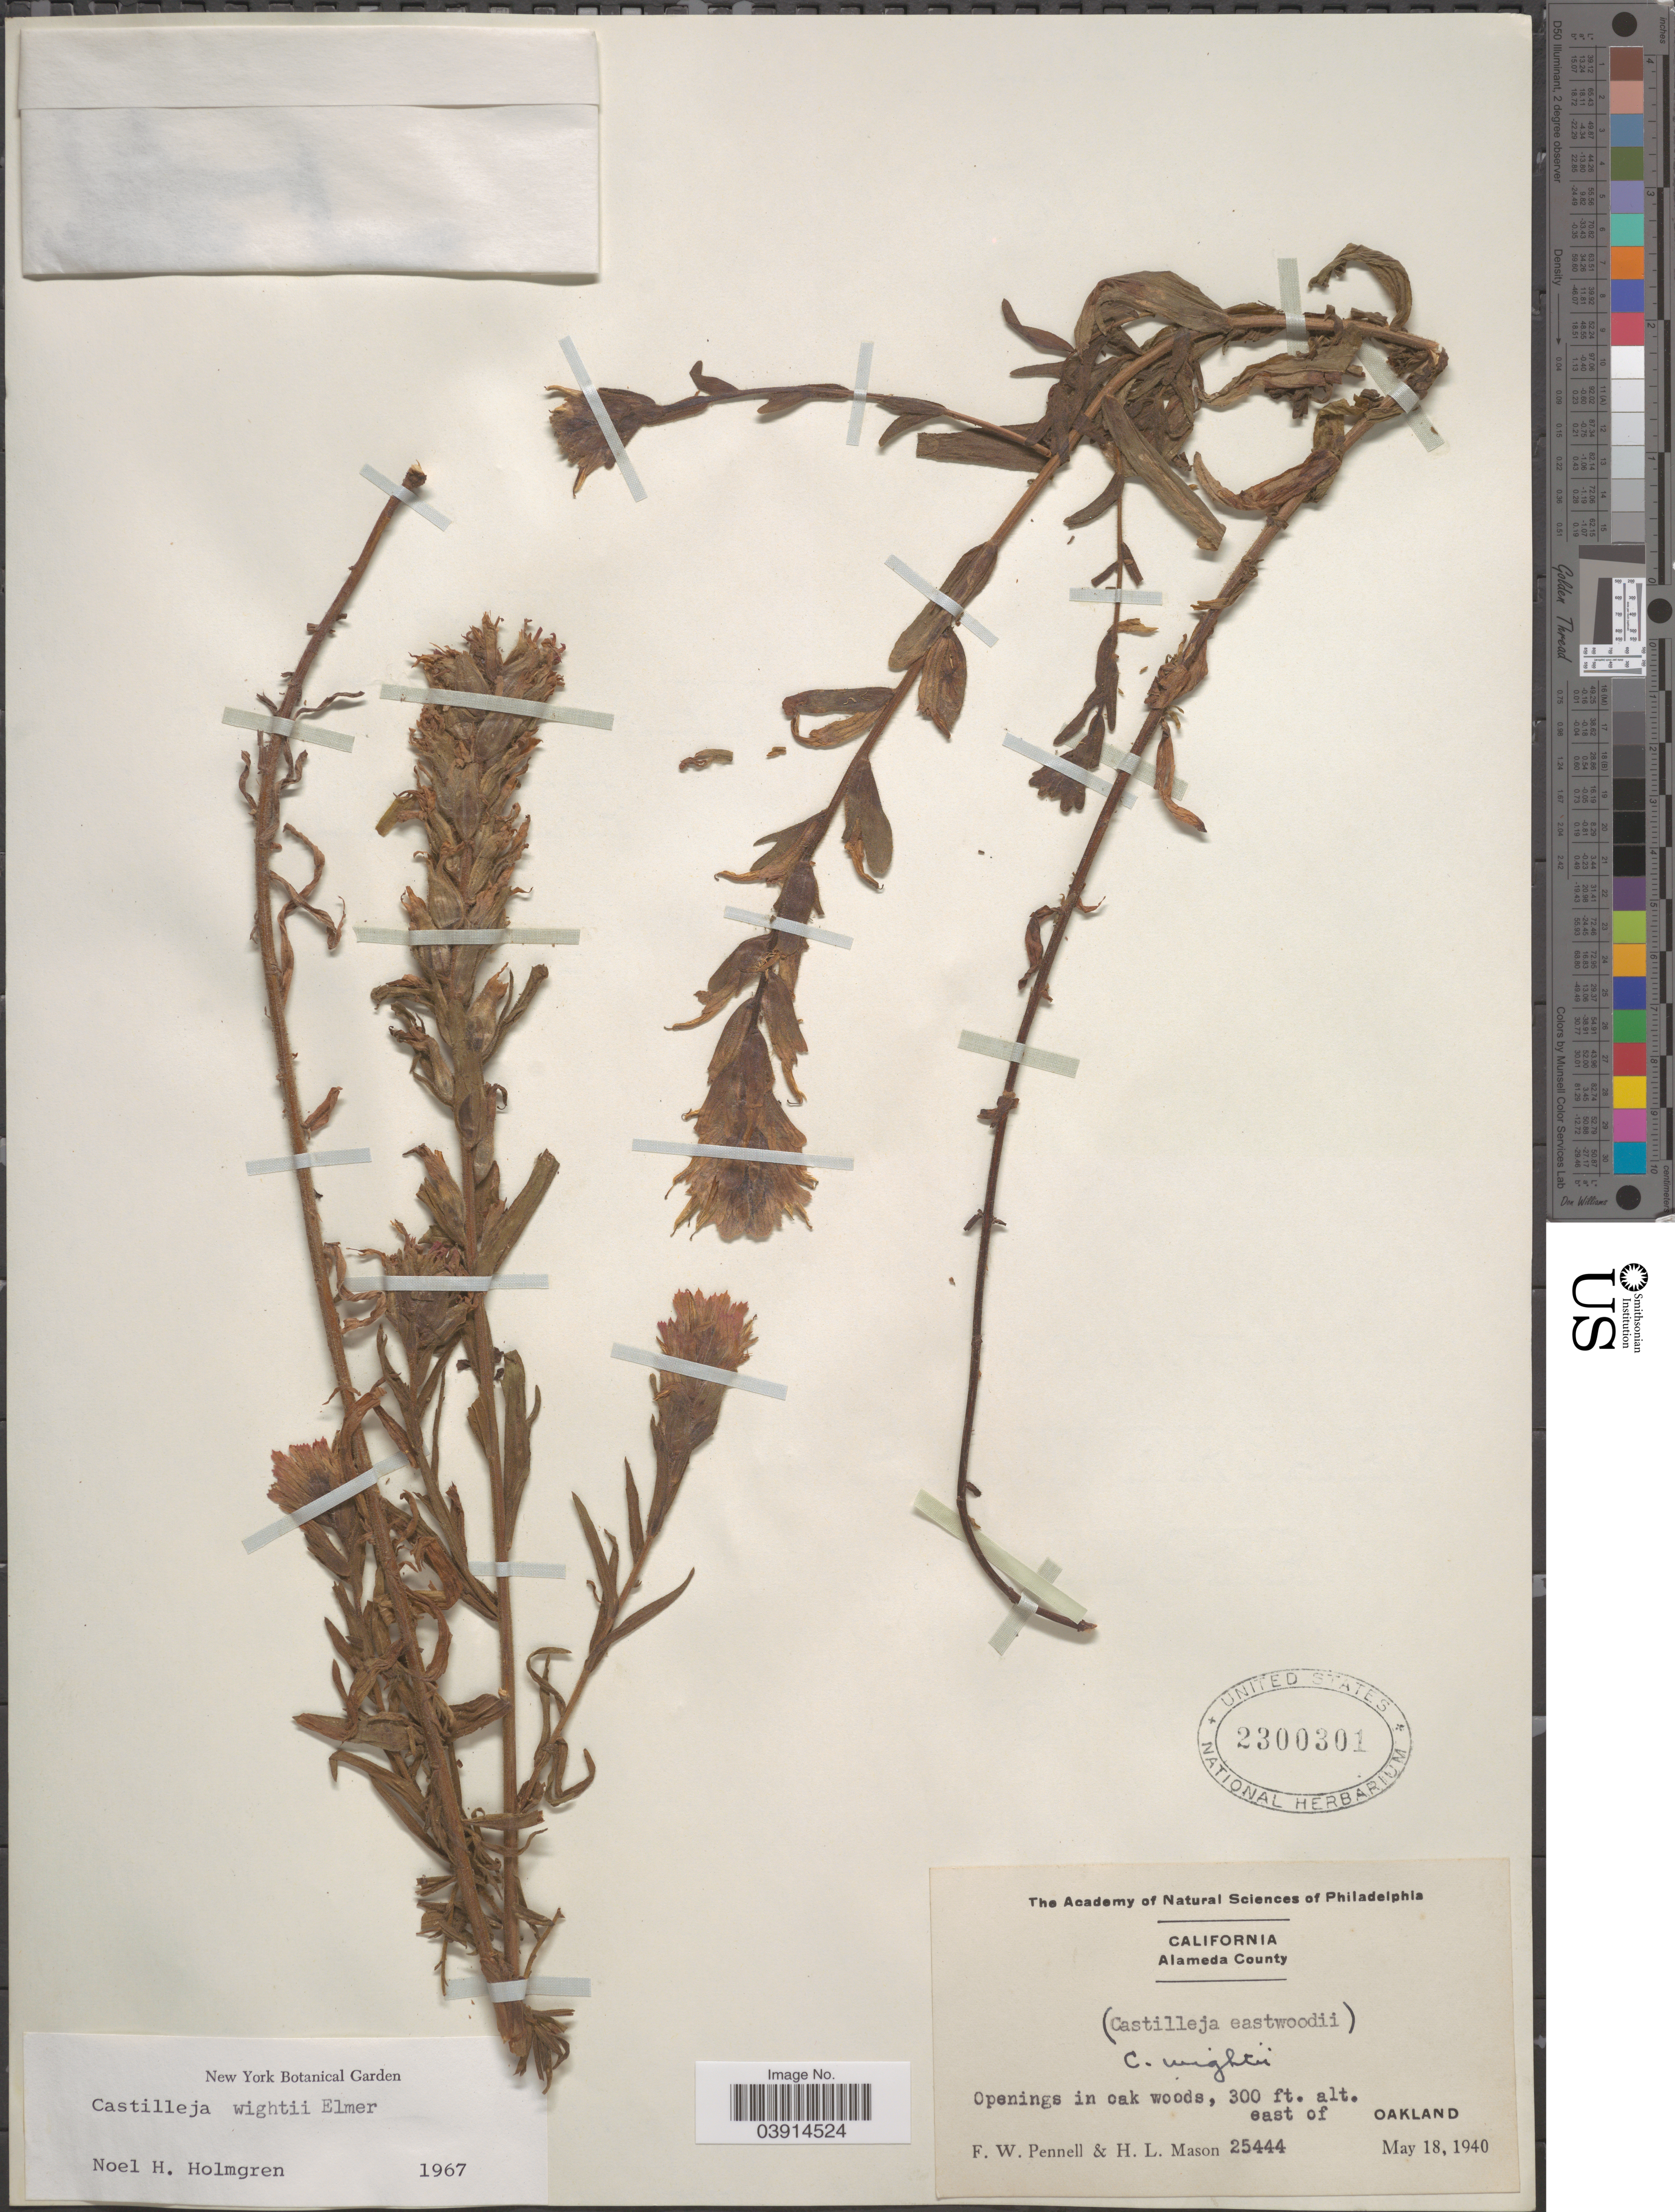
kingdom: Plantae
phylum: Tracheophyta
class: Magnoliopsida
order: Lamiales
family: Orobanchaceae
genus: Castilleja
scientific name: Castilleja wightii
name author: Elmer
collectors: F. W. Pennell & H. L. Mason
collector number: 25444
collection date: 1940-05-18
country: United States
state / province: California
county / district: Alameda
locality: Alameda County. East of Oakland.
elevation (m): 91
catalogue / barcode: US 2300301